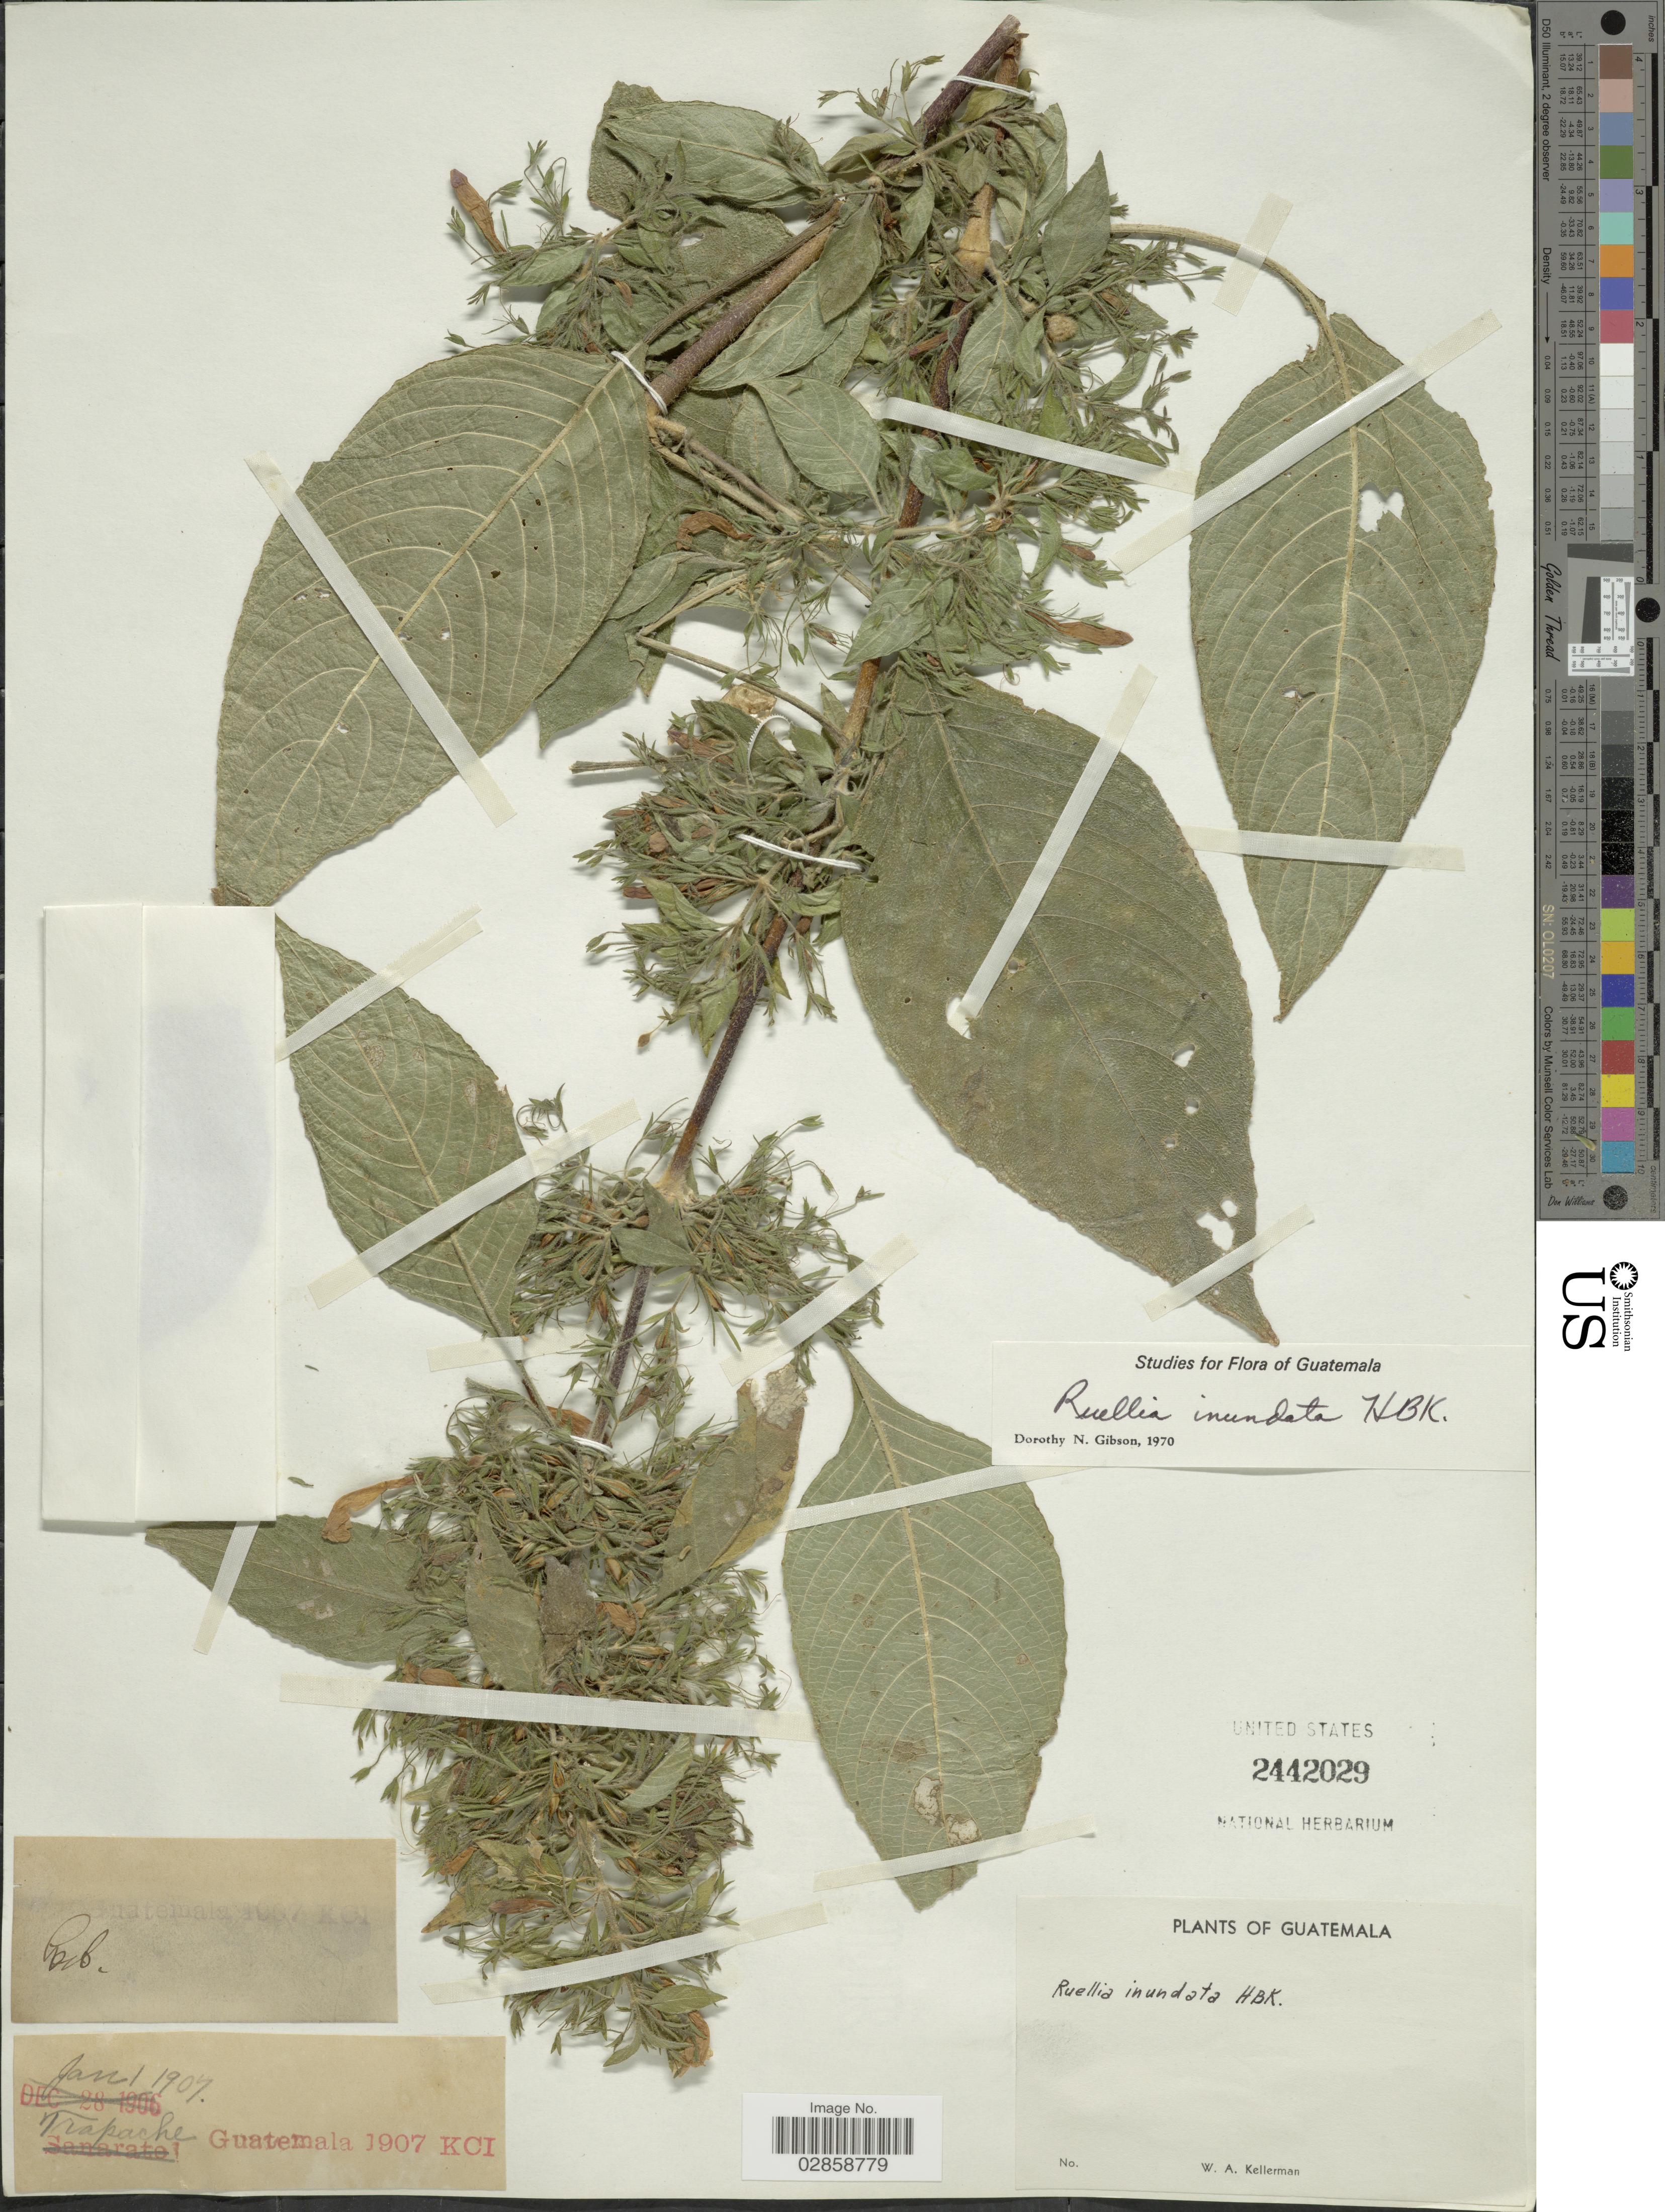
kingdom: Plantae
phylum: Tracheophyta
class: Magnoliopsida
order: Lamiales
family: Acanthaceae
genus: Ruellia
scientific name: Ruellia inundata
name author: Kunth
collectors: W. Kellerman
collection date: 1907-01-01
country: Guatemala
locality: Trapache.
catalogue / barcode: US 2442029